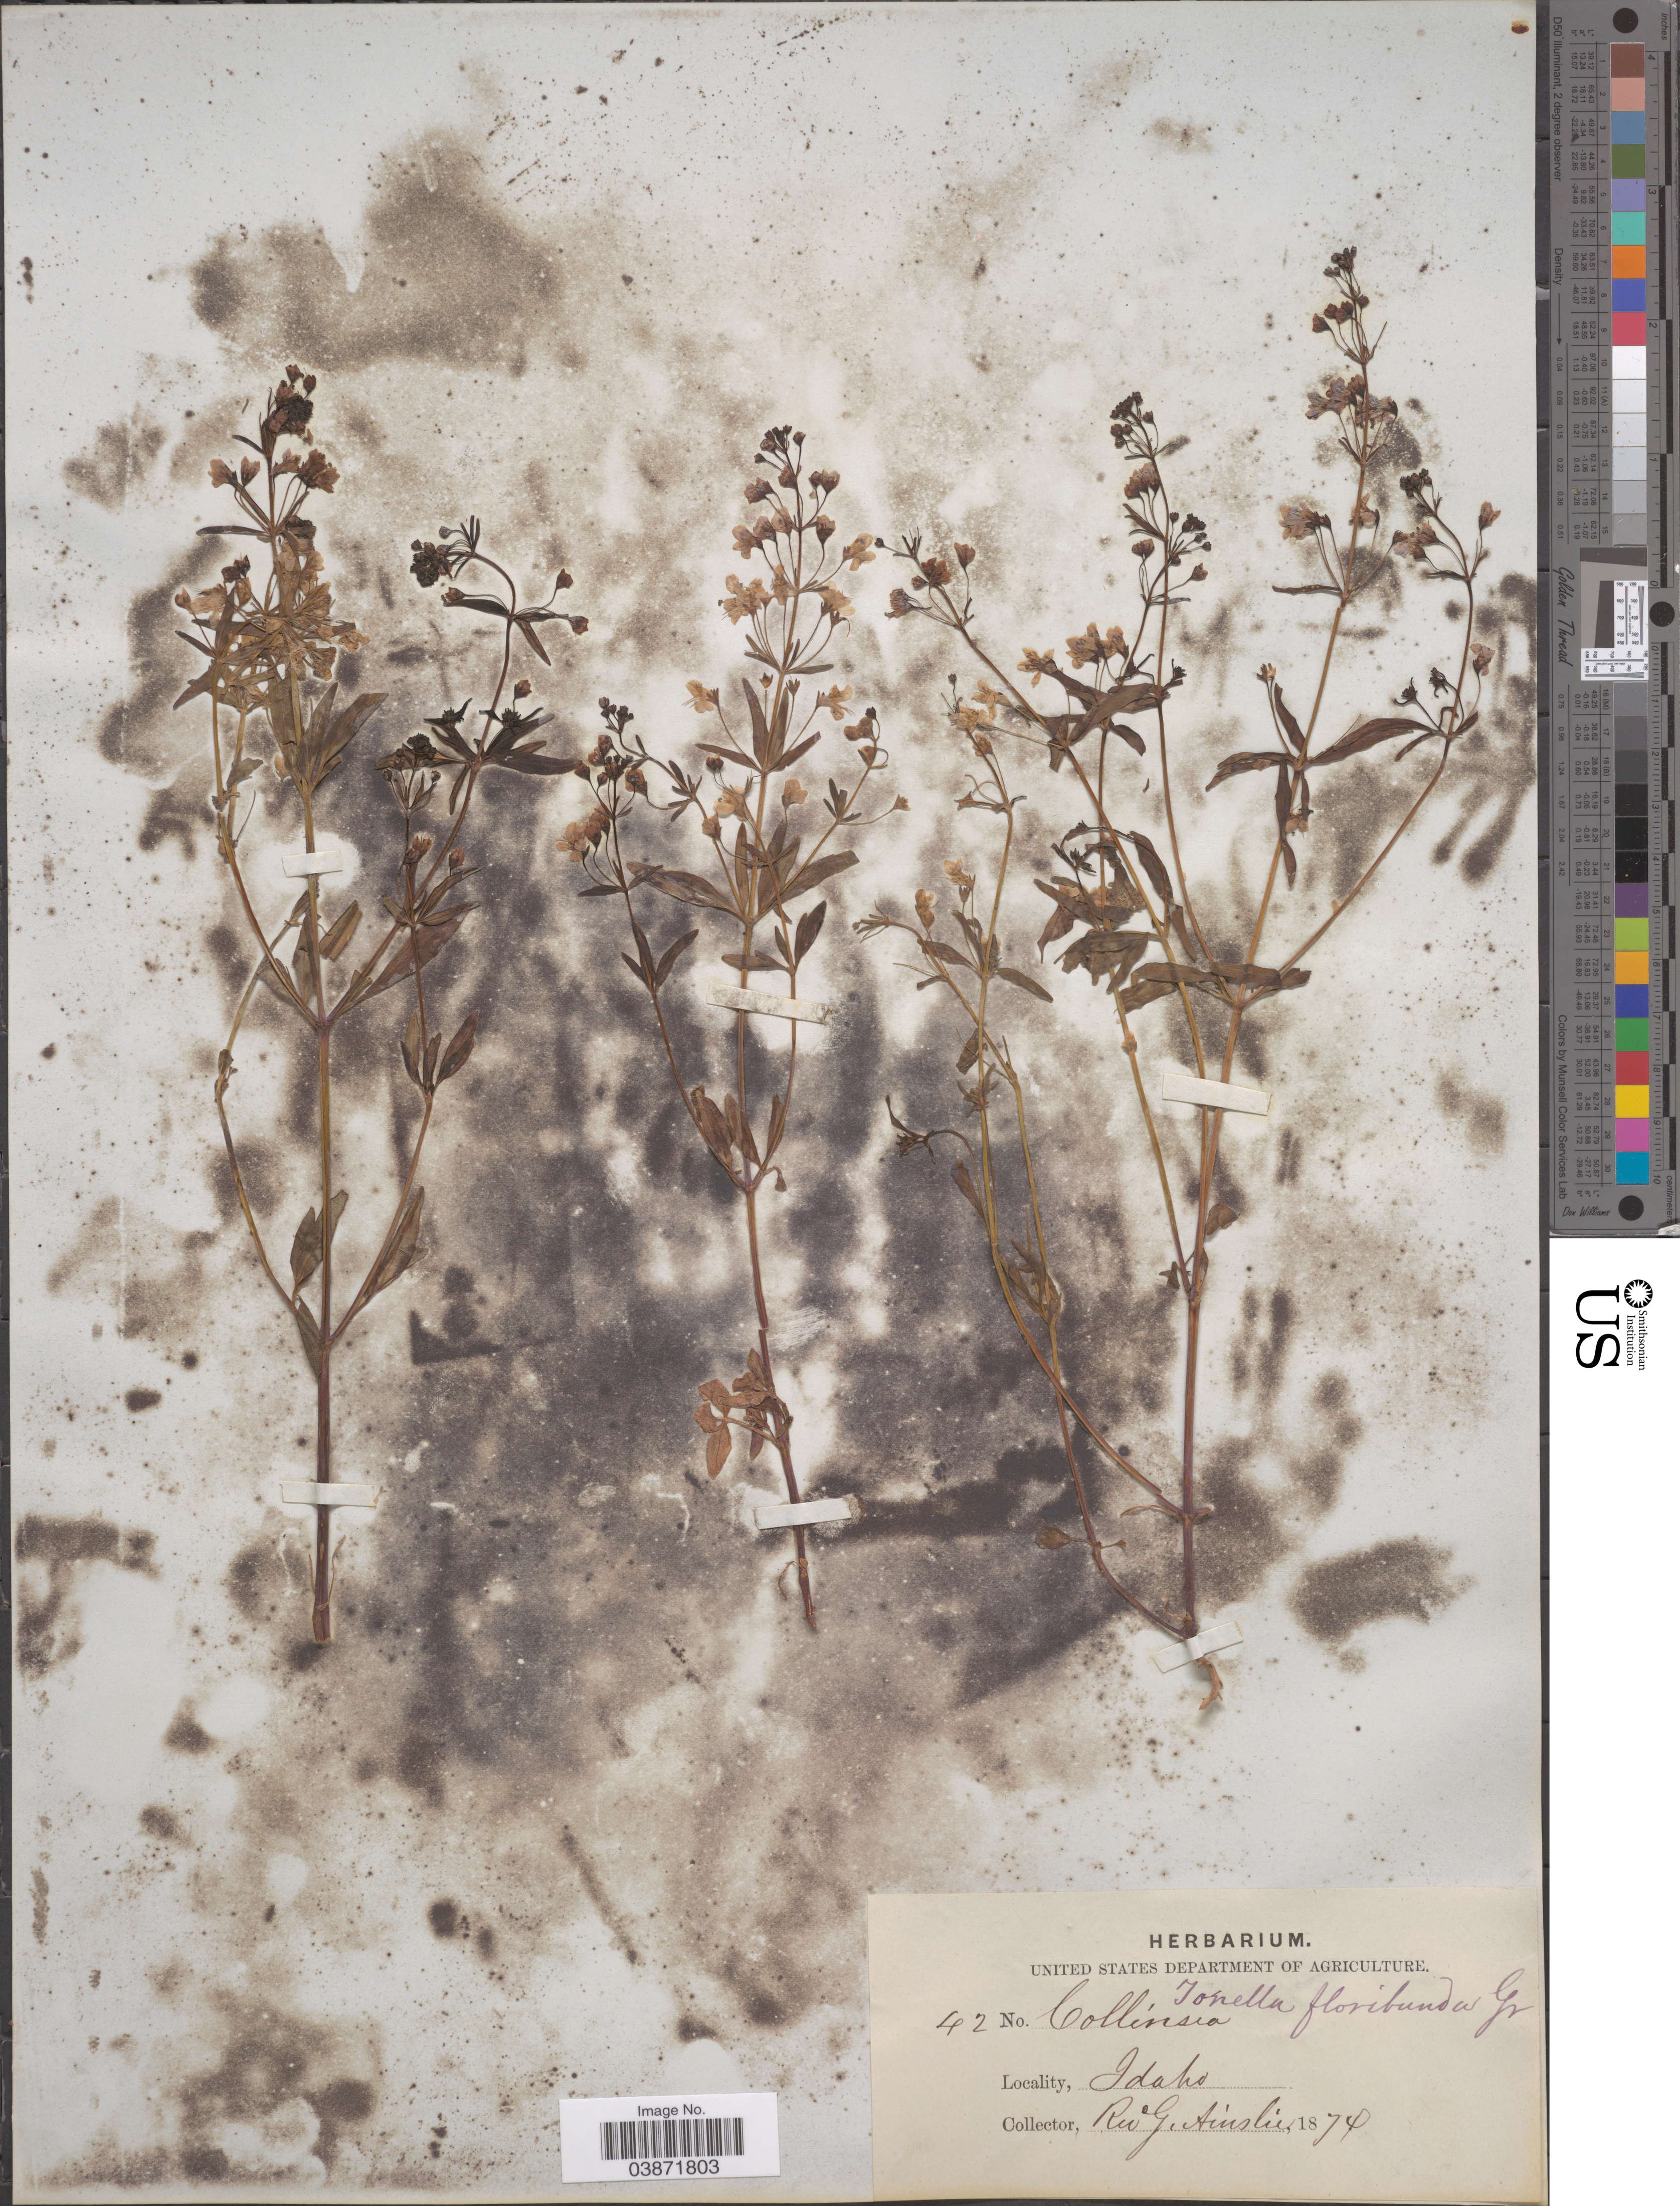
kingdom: Plantae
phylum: Tracheophyta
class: Magnoliopsida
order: Lamiales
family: Plantaginaceae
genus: Tonella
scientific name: Tonella floribunda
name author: A. Gray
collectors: G. Ainslee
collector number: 42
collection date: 1874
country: United States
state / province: Idaho